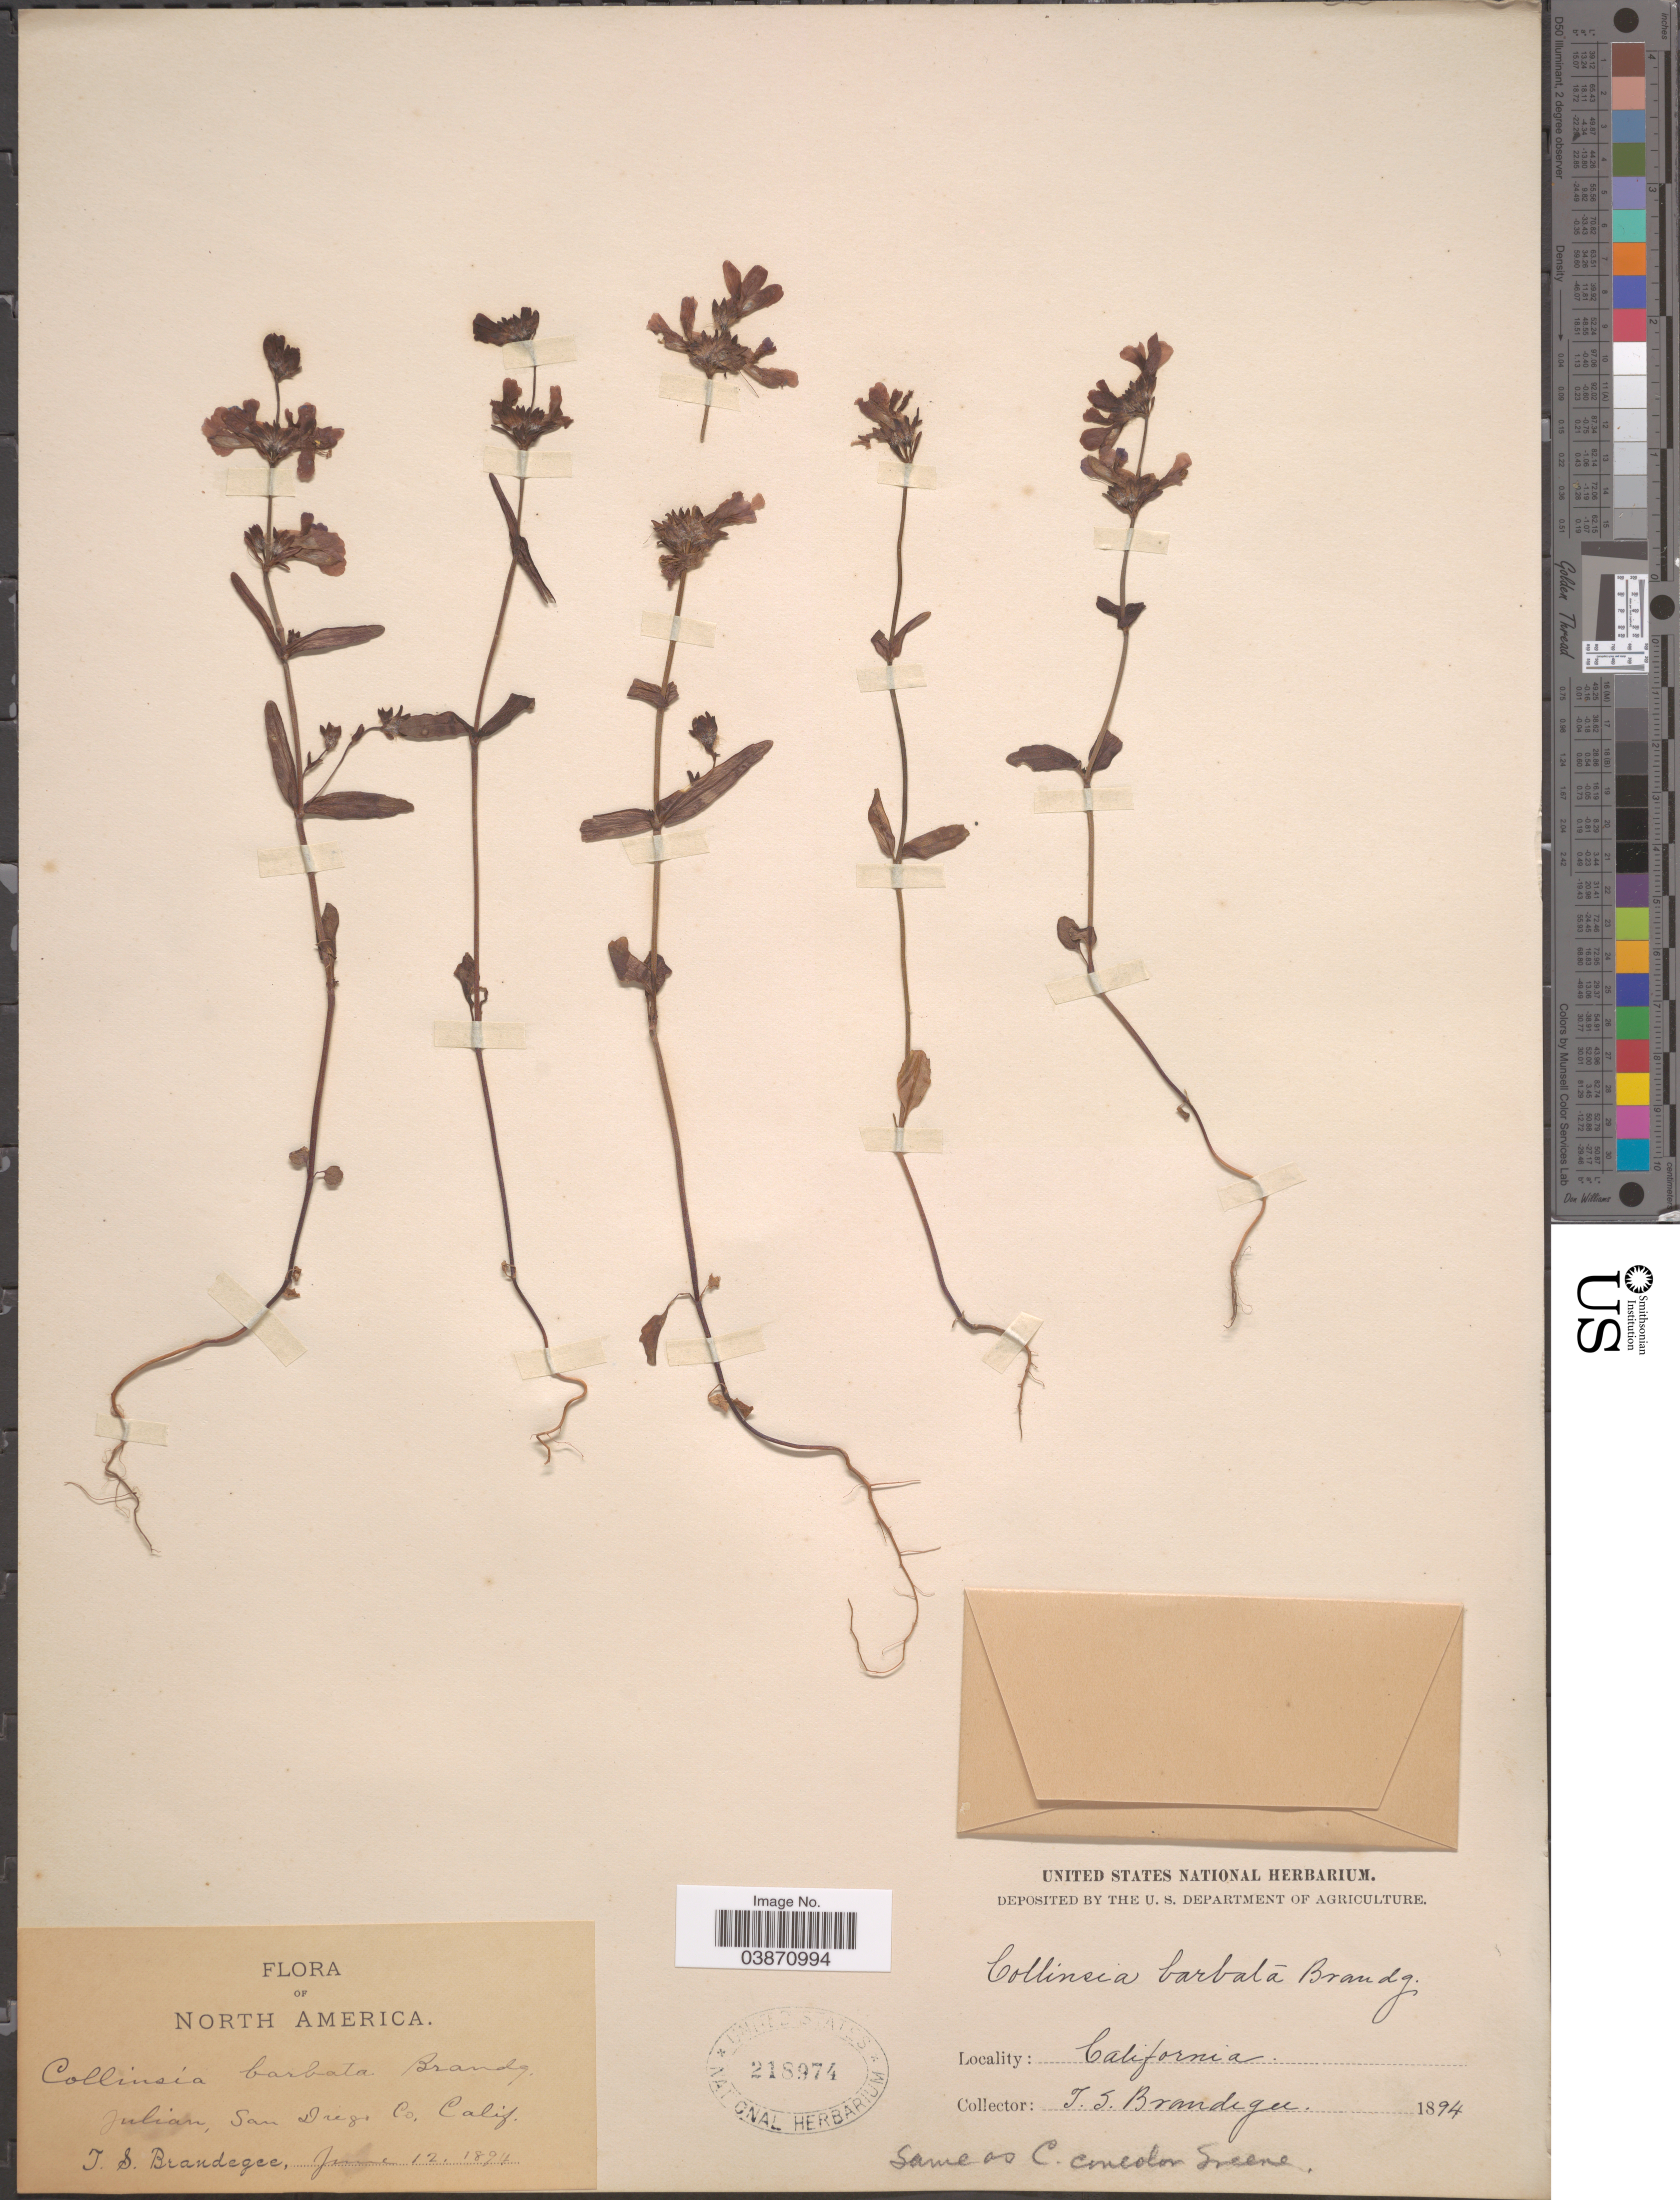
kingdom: Plantae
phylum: Tracheophyta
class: Magnoliopsida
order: Lamiales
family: Plantaginaceae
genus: Collinsia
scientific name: Collinsia concolor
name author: Greene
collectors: J. S. Brandegee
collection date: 1894-06-12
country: United States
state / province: California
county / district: San Diego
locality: Julian, San Diego Co.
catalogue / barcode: US 218974